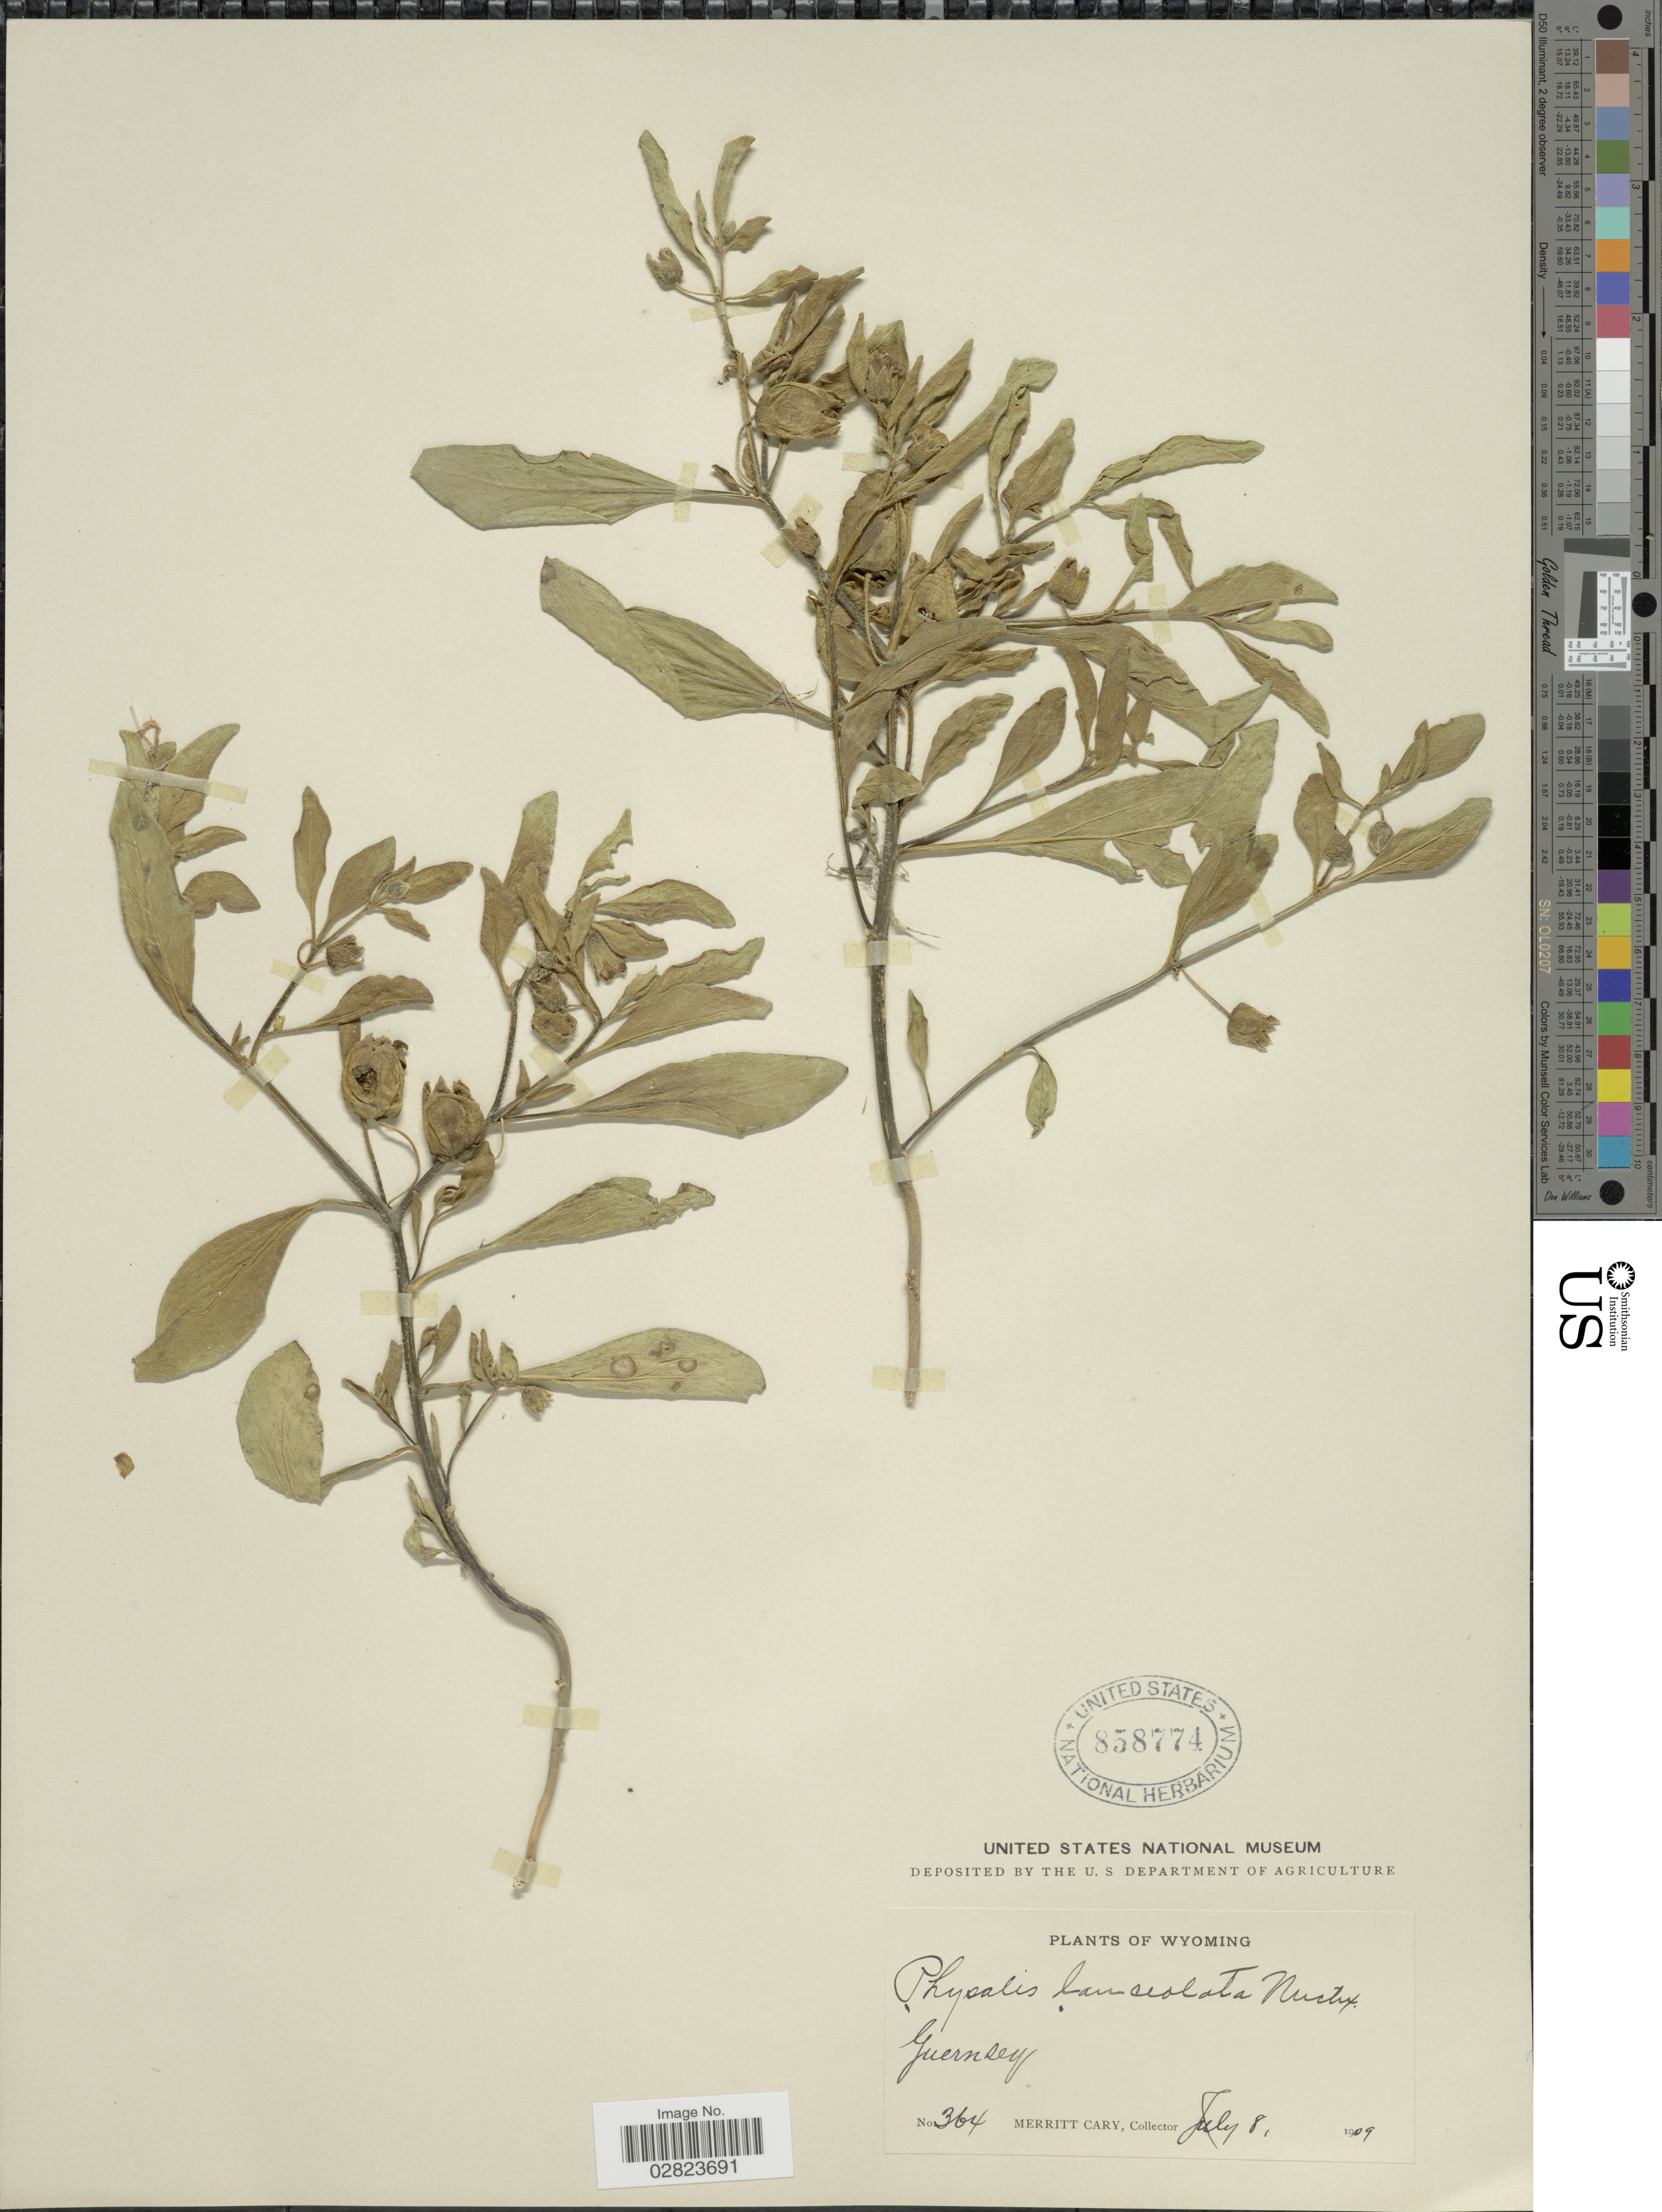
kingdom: Plantae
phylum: Tracheophyta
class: Magnoliopsida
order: Solanales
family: Solanaceae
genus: Physalis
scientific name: Physalis lanceolata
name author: Michx.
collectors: M. Cary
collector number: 364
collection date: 1909-07-08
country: United States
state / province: Wyoming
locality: Guernsey.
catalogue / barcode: US 858774